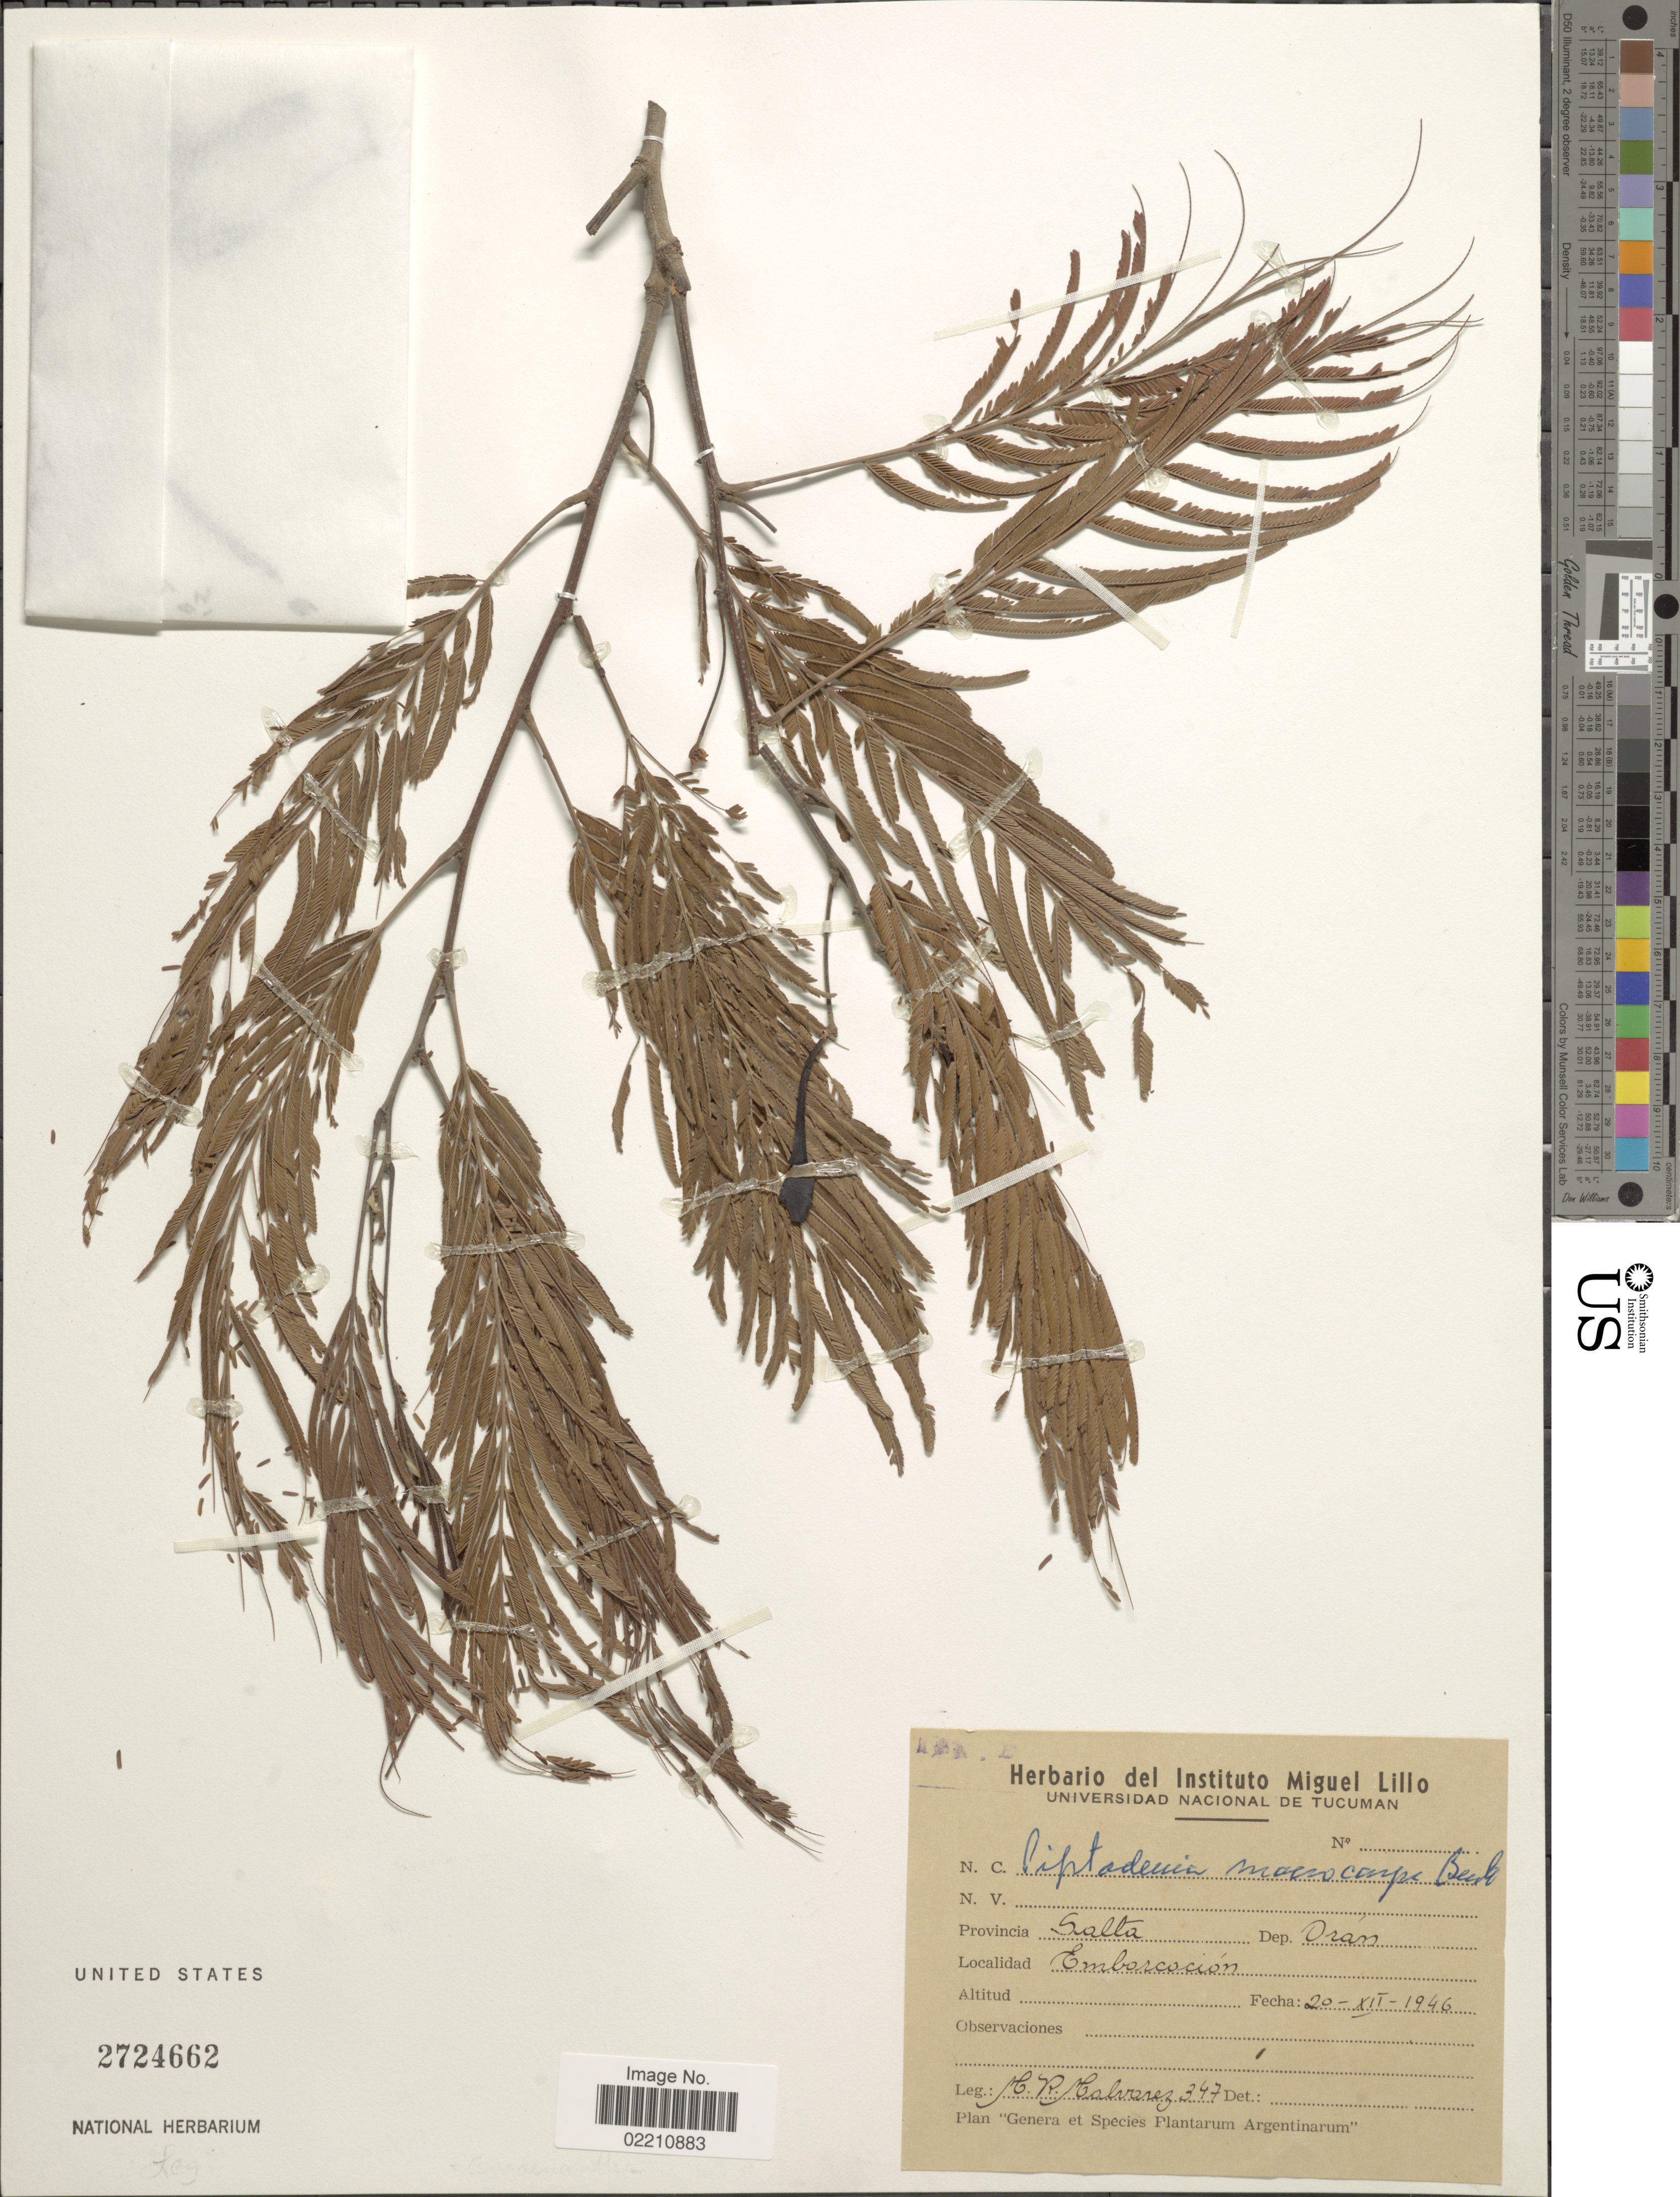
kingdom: Plantae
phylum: Tracheophyta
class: Magnoliopsida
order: Fabales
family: Fabaceae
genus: Anadenanthera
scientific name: Anadenanthera macrocarpa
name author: (Benth.) Brenan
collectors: M. Malvárez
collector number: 347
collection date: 1946-12-20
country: Argentina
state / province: Salta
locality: Dep. Orán. Emborcoción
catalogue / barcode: US 2724662